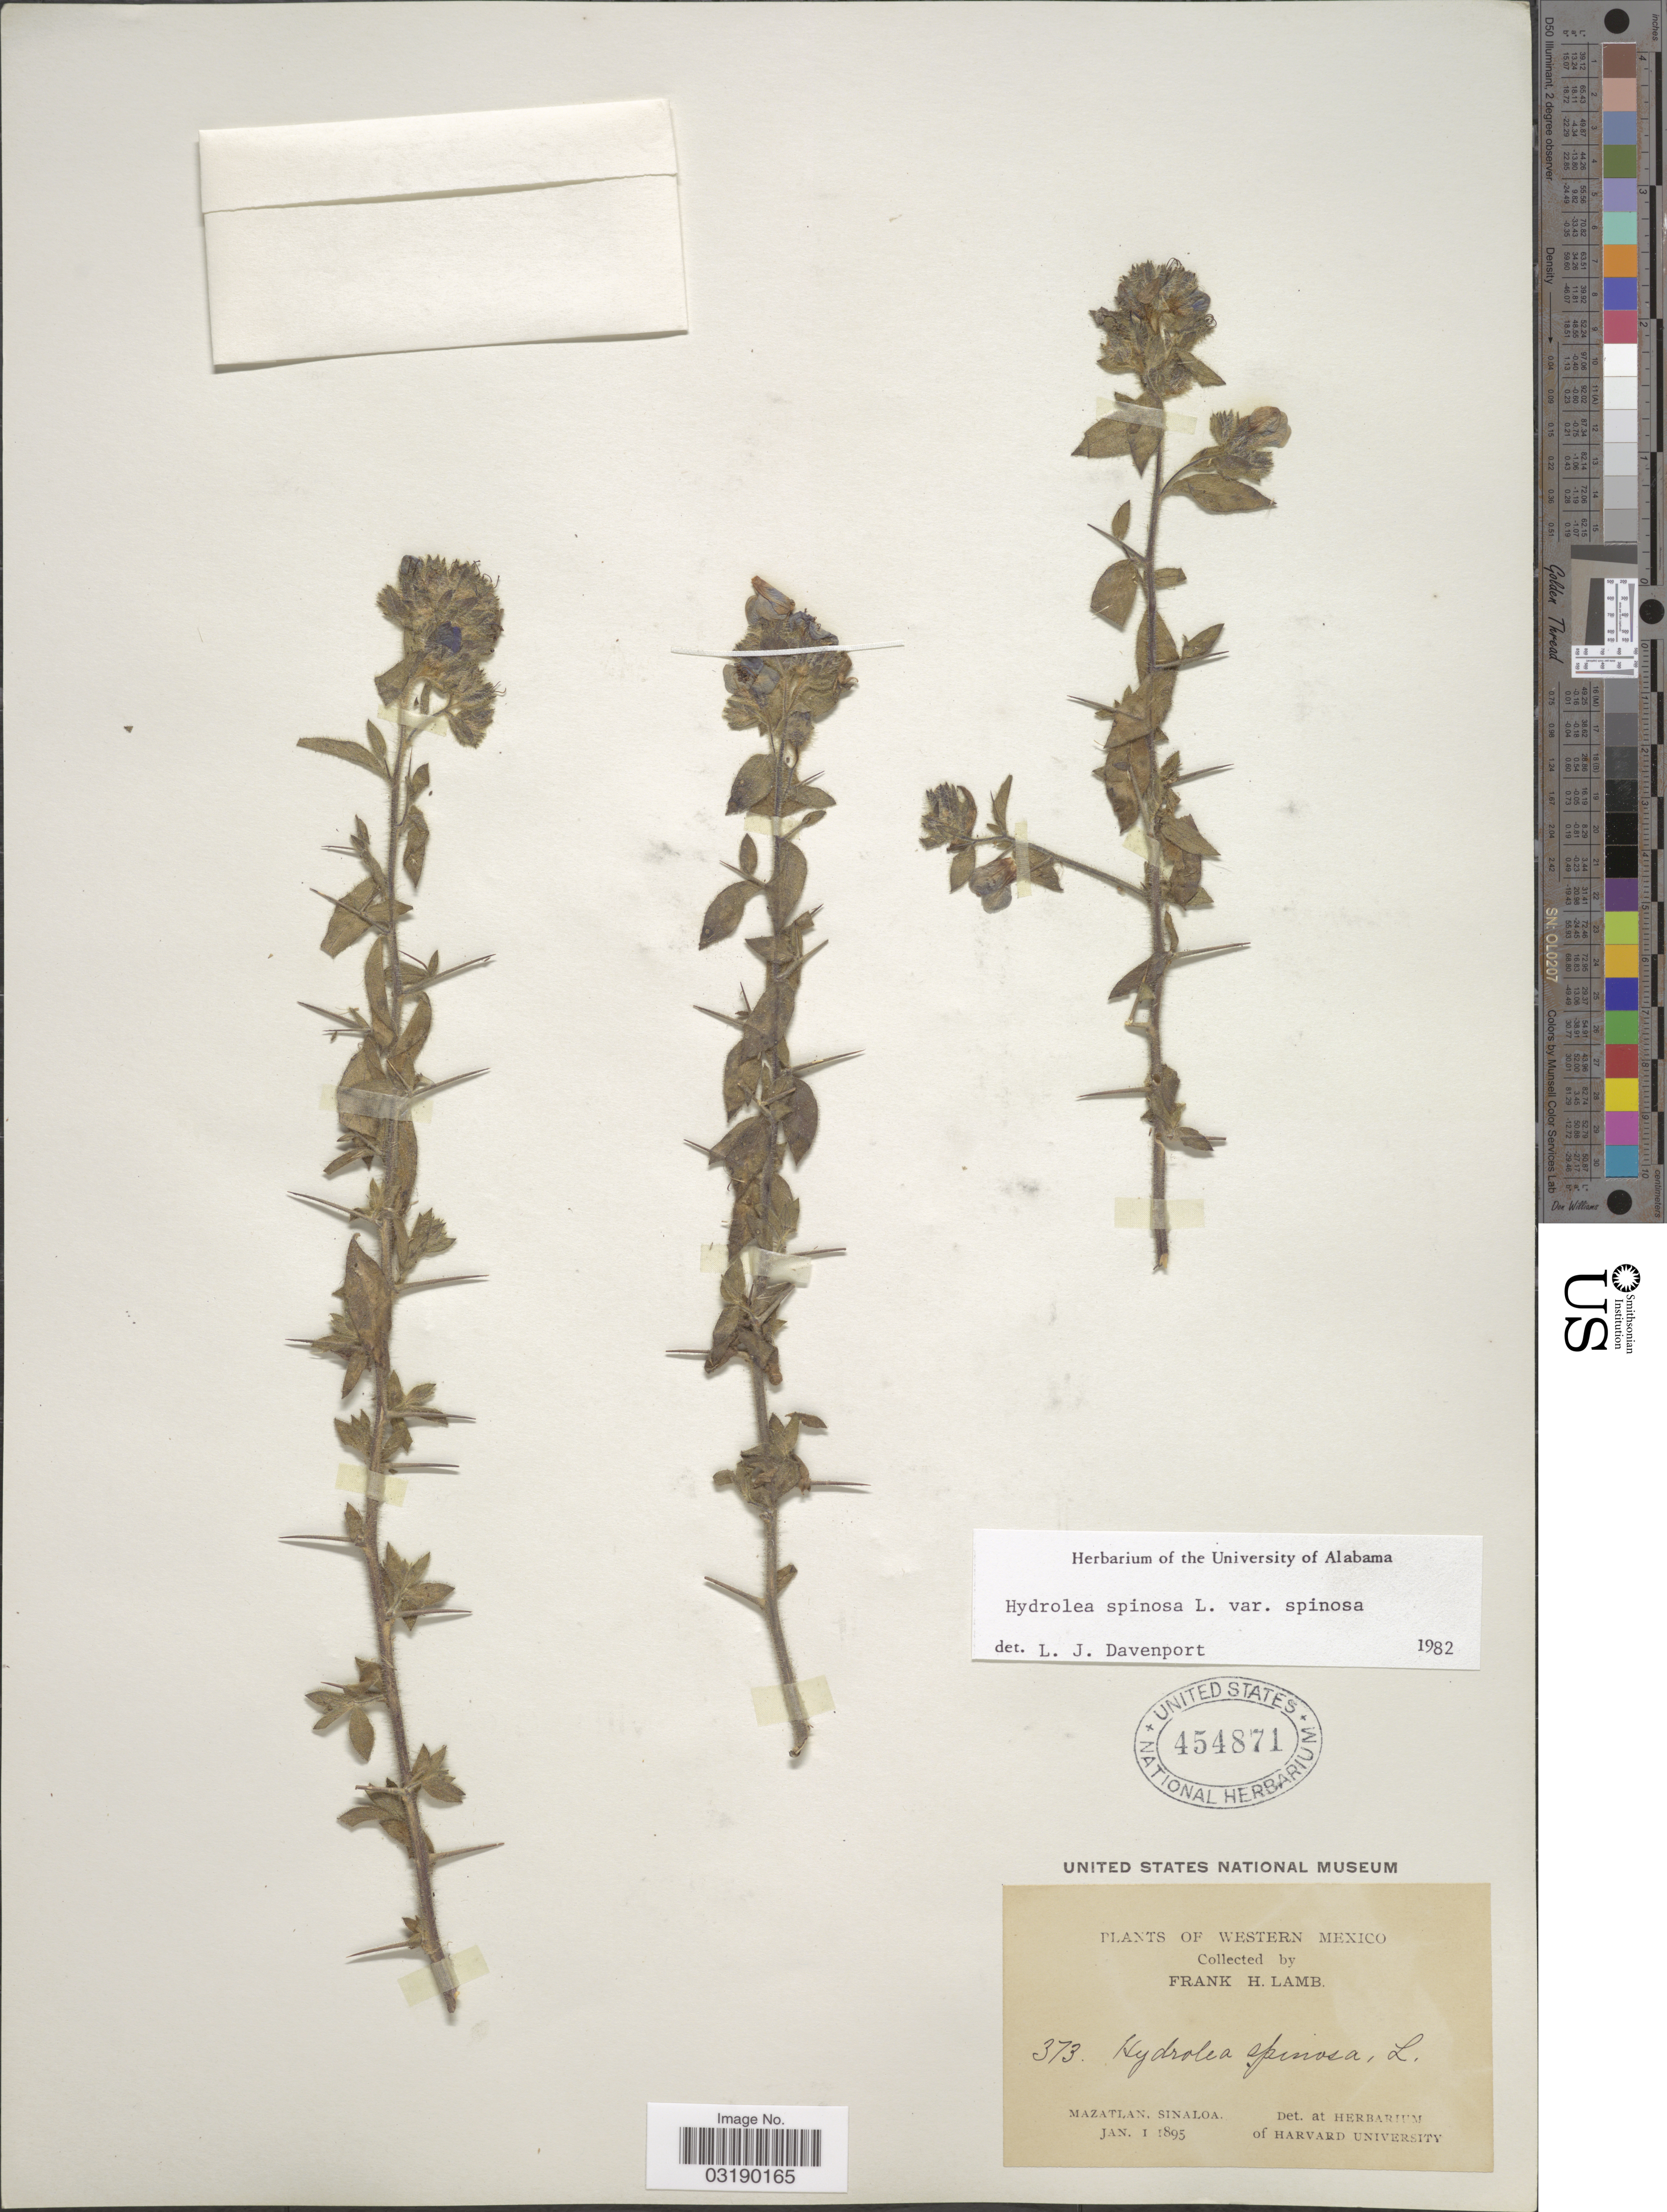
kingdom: Plantae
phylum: Tracheophyta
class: Magnoliopsida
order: Solanales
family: Hydroleaceae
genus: Hydrolea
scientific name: Hydrolea spinosa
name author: L.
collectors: F. H. Lamb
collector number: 373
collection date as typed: Jan 1 1895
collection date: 1895-01-01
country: Mexico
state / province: Sinaloa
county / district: Mazatlán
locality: Mazatlán.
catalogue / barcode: US 454871